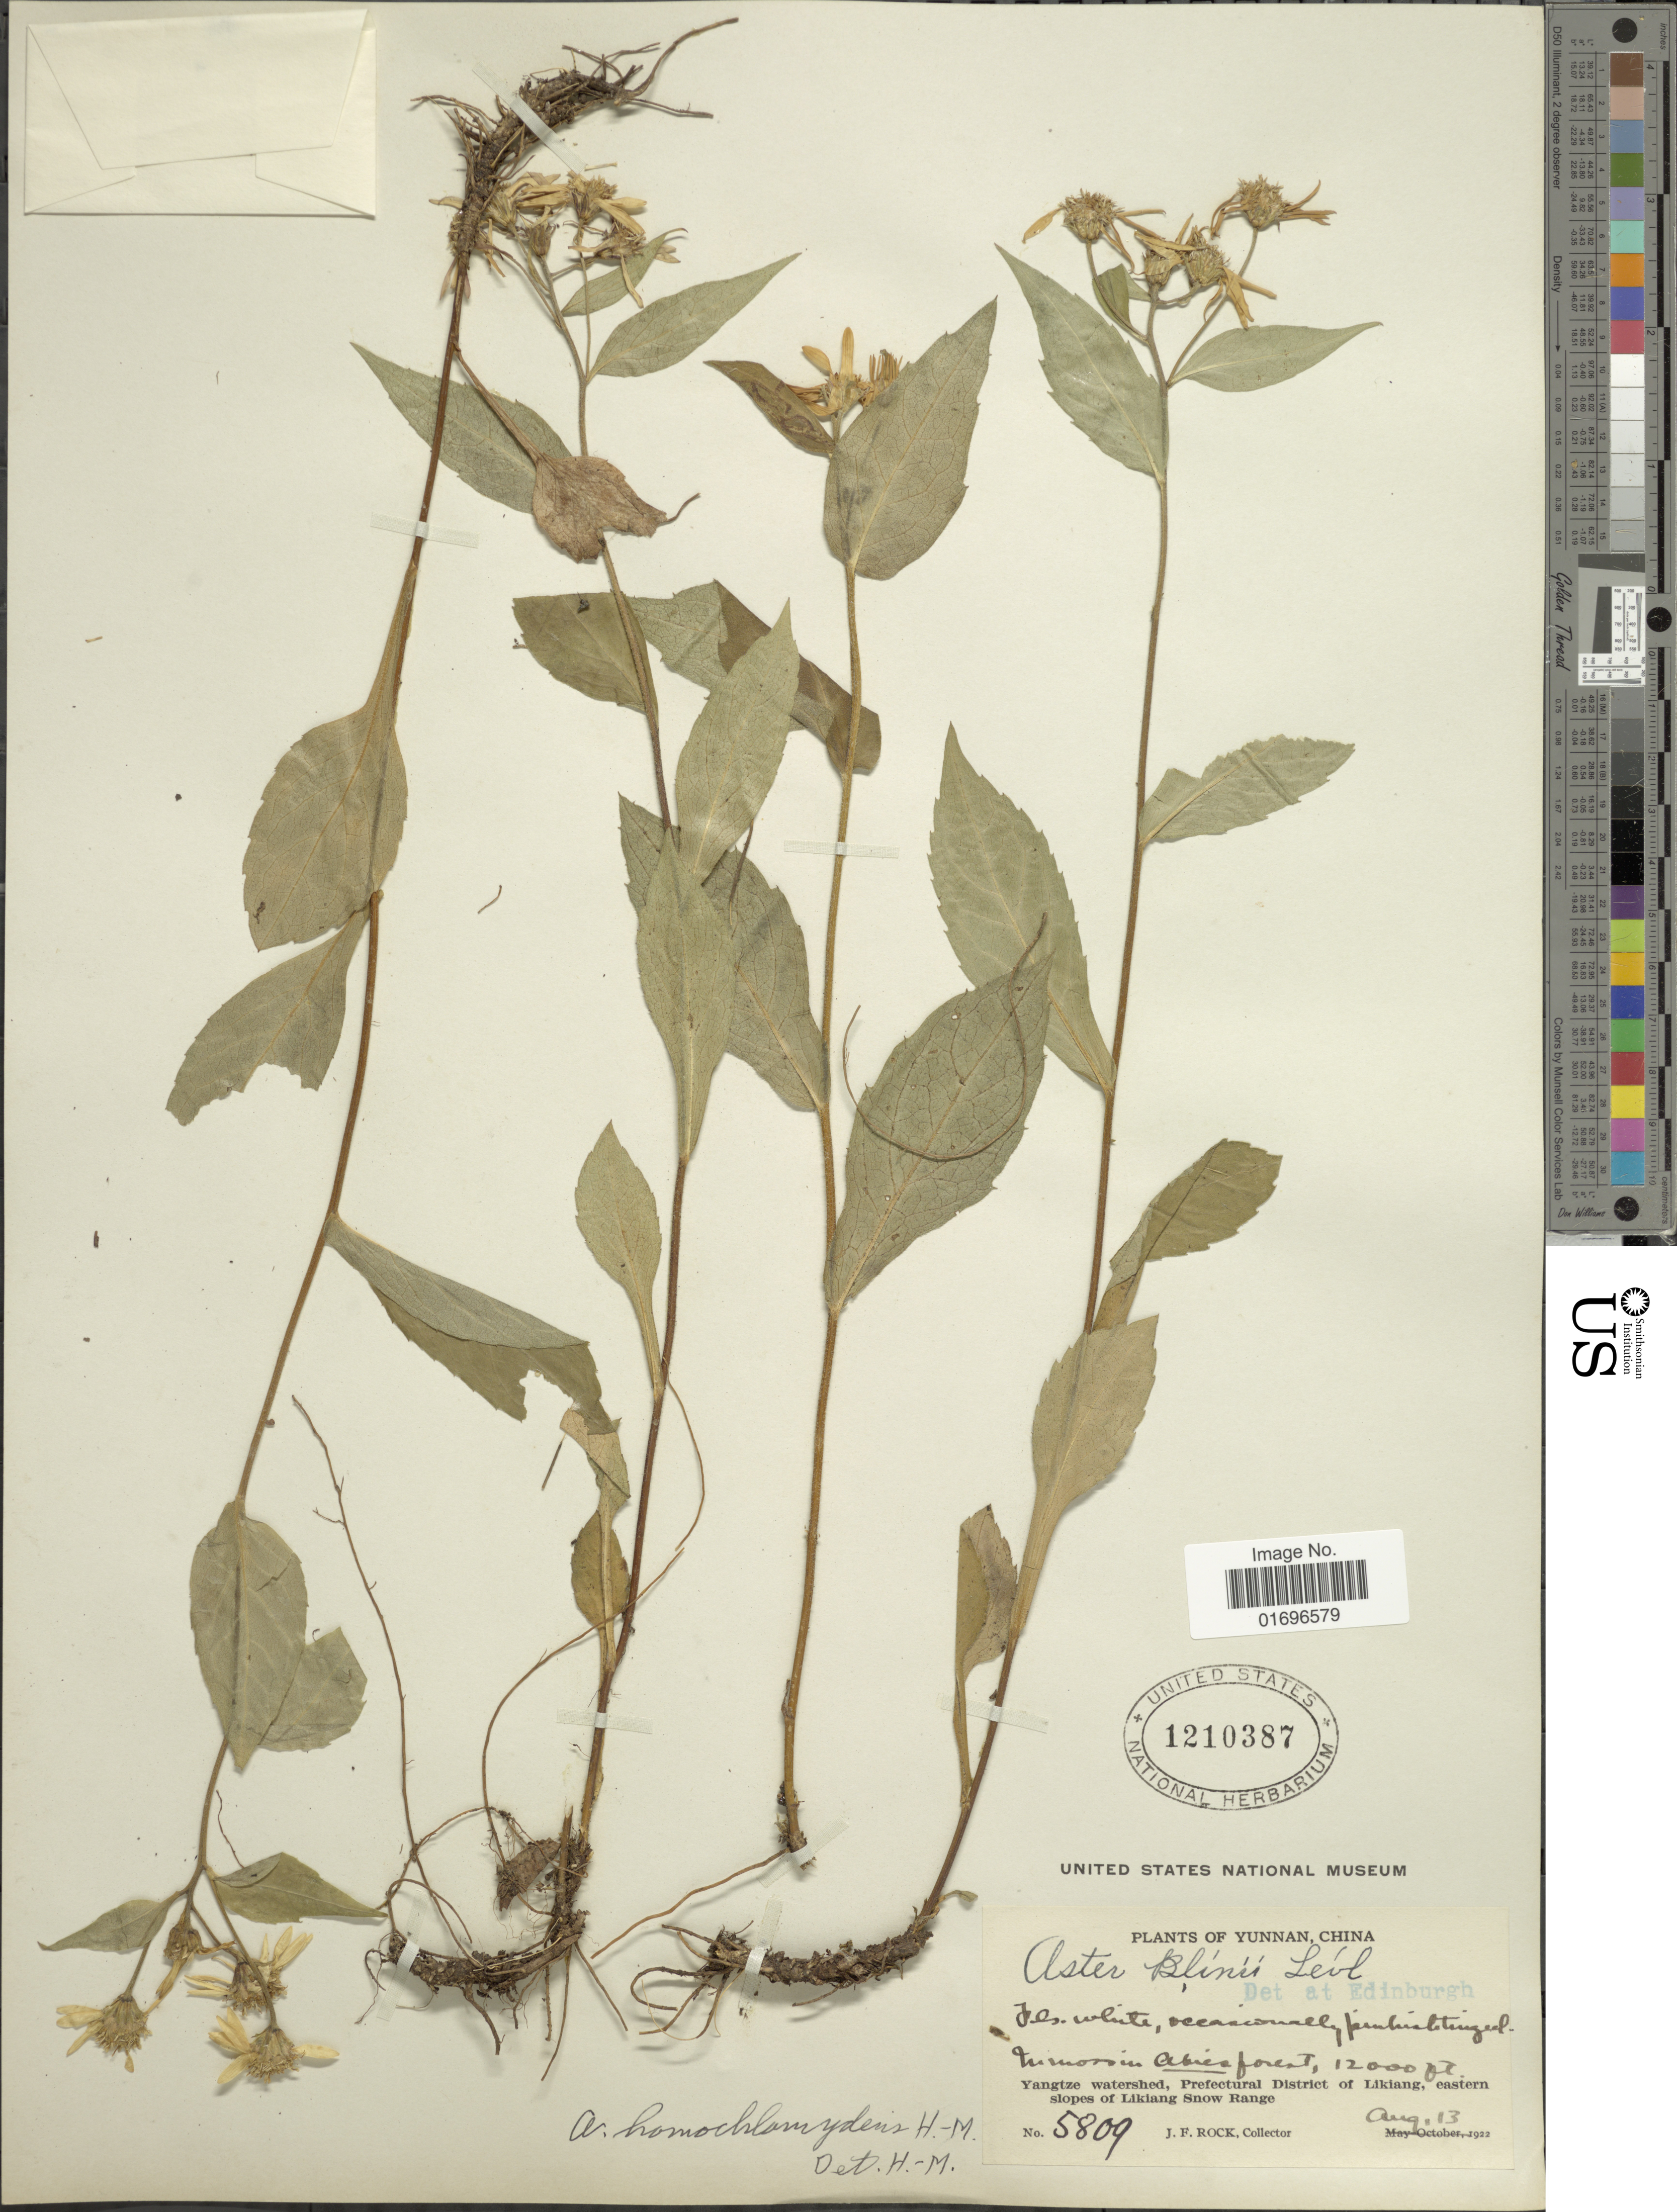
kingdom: Plantae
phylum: Tracheophyta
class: Magnoliopsida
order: Asterales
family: Asteraceae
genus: Aster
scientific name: Aster homochlamydeus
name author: Hand.-Mazz.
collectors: J. Rock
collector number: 5809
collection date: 1922-08-13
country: China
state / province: Yunnan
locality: Yangtze watershed, Prefectural District of Likiang, eastern slopes of Likiang Snow Range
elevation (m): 3658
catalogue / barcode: US 1210387